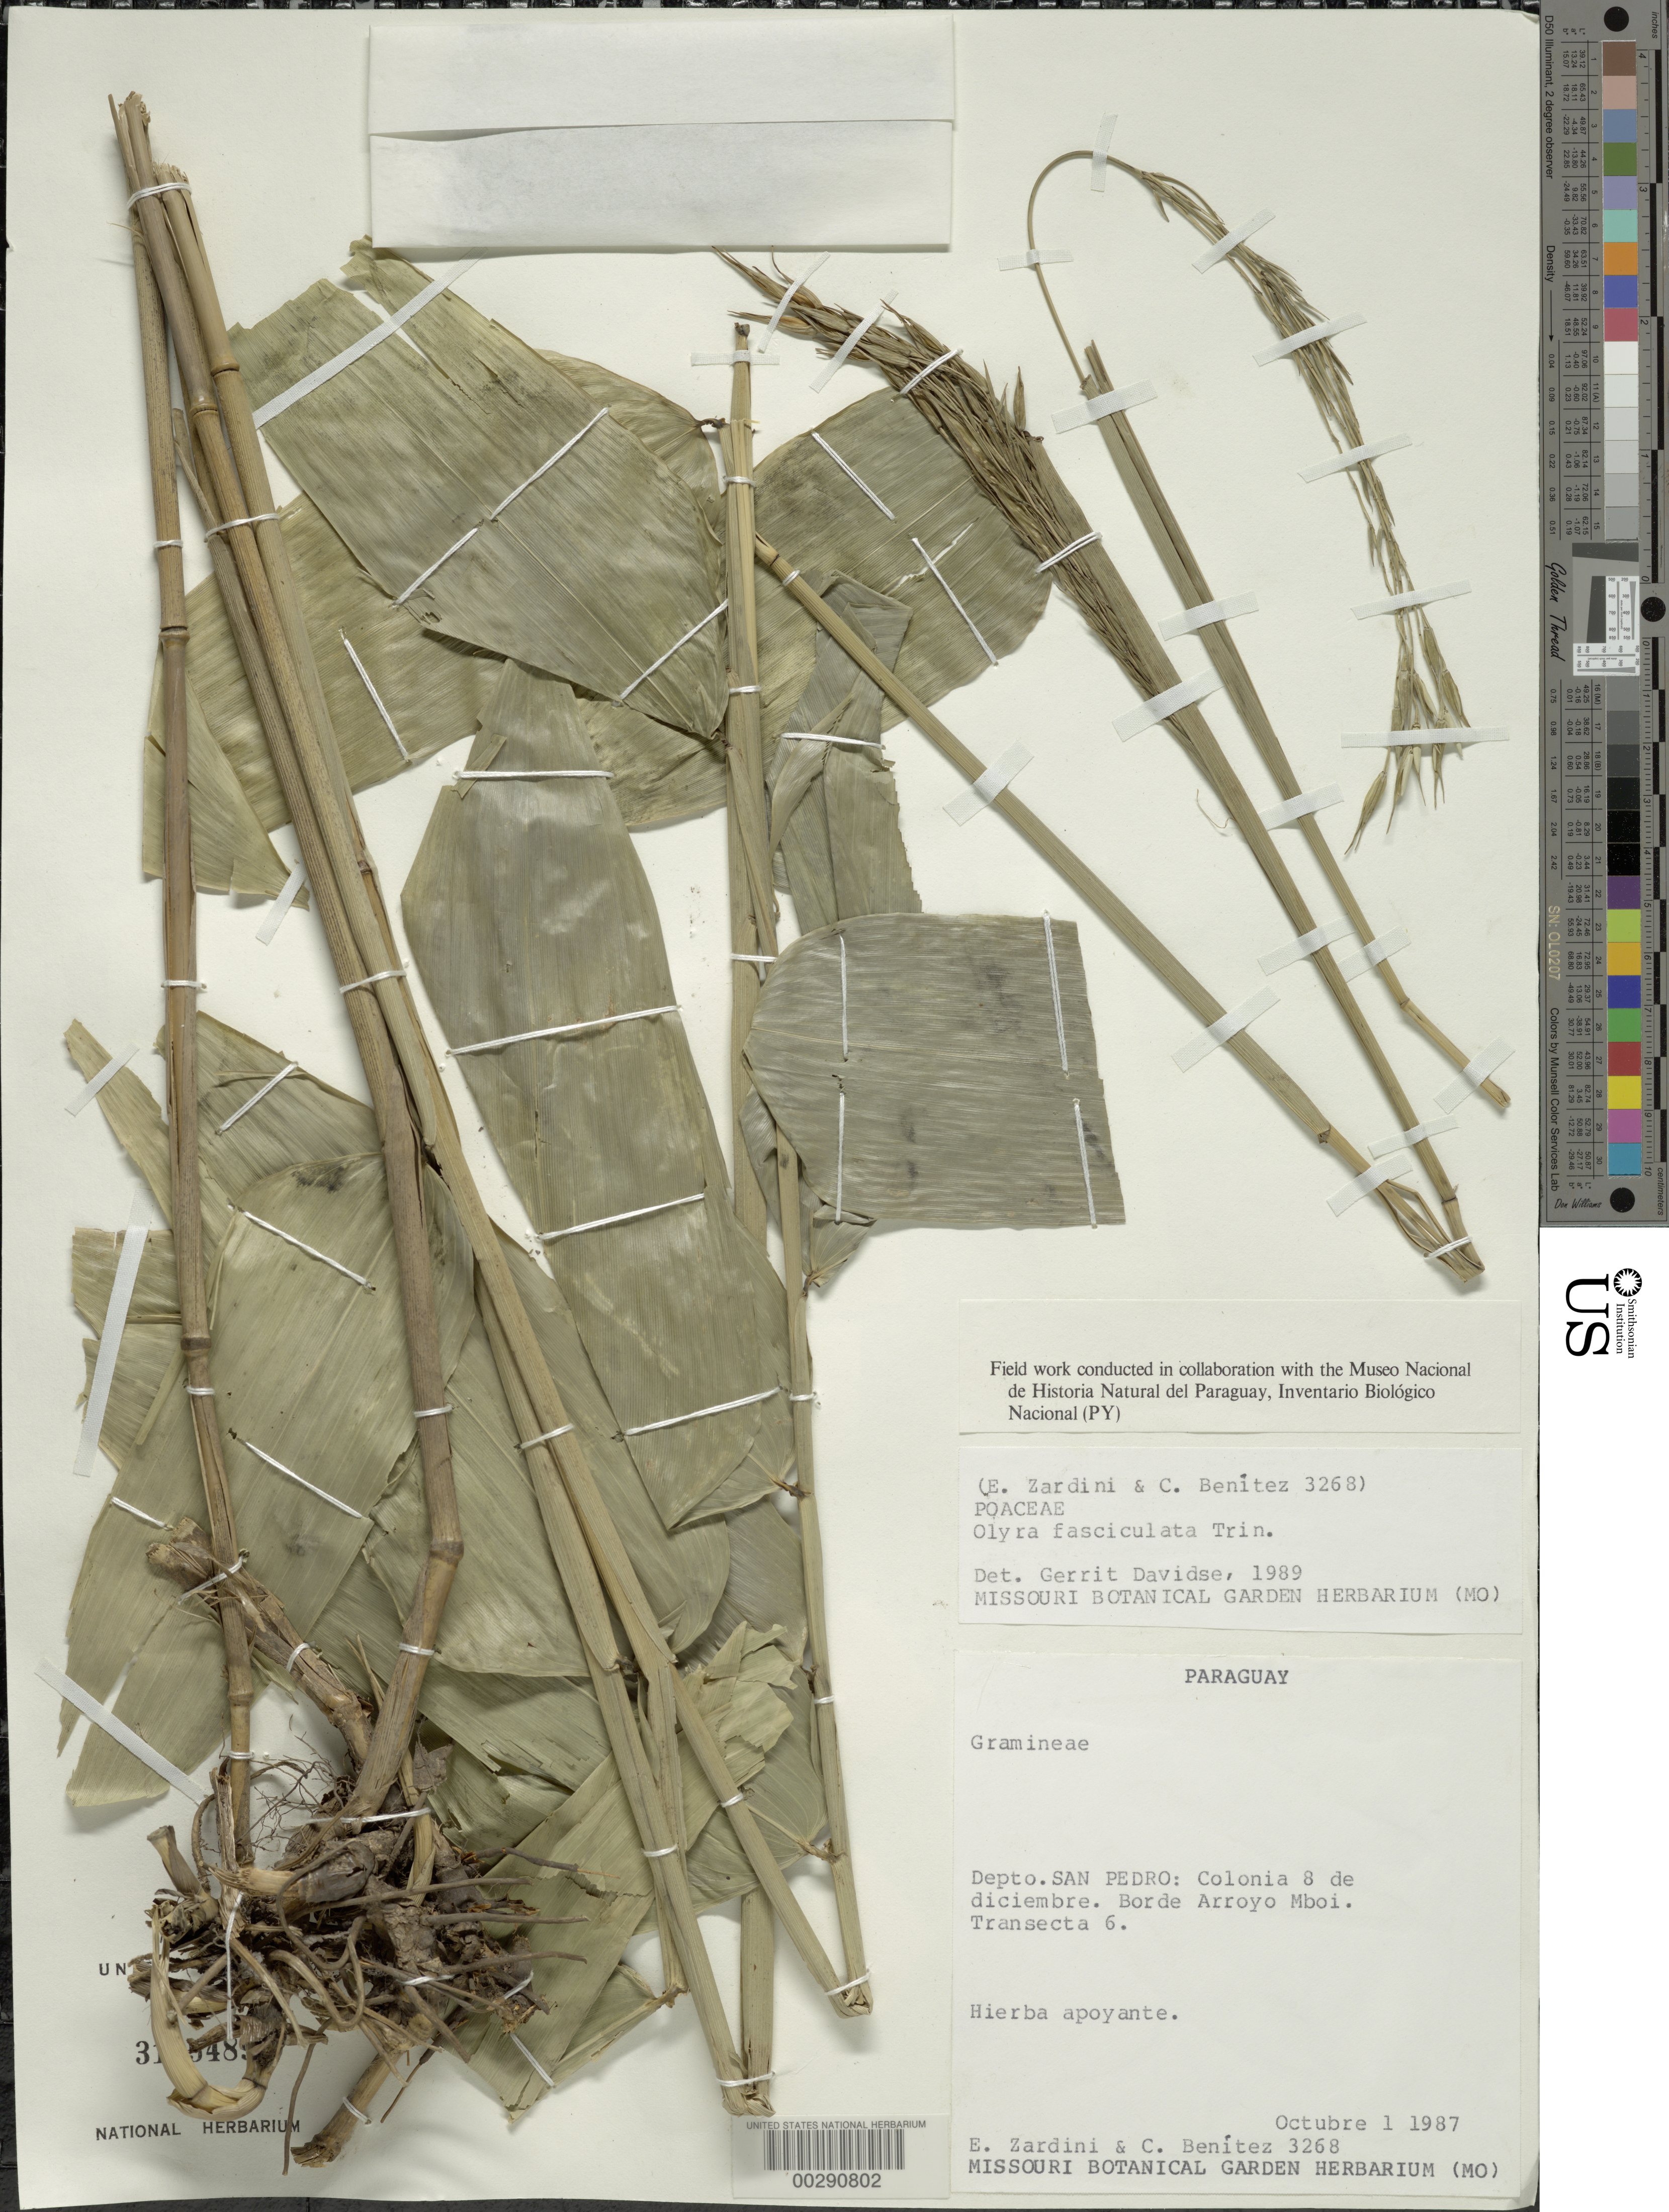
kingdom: Plantae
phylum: Tracheophyta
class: Liliopsida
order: Poales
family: Poaceae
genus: Olyra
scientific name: Olyra fasciculata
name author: Trin.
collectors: E. M. Zardini & C. G. Baenitz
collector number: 3268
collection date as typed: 01 Oct 1987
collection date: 1987-10-01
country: Paraguay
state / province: San Pedro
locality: Colonia 8 de diciembre; edge of arroyo mboi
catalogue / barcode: US 3135489